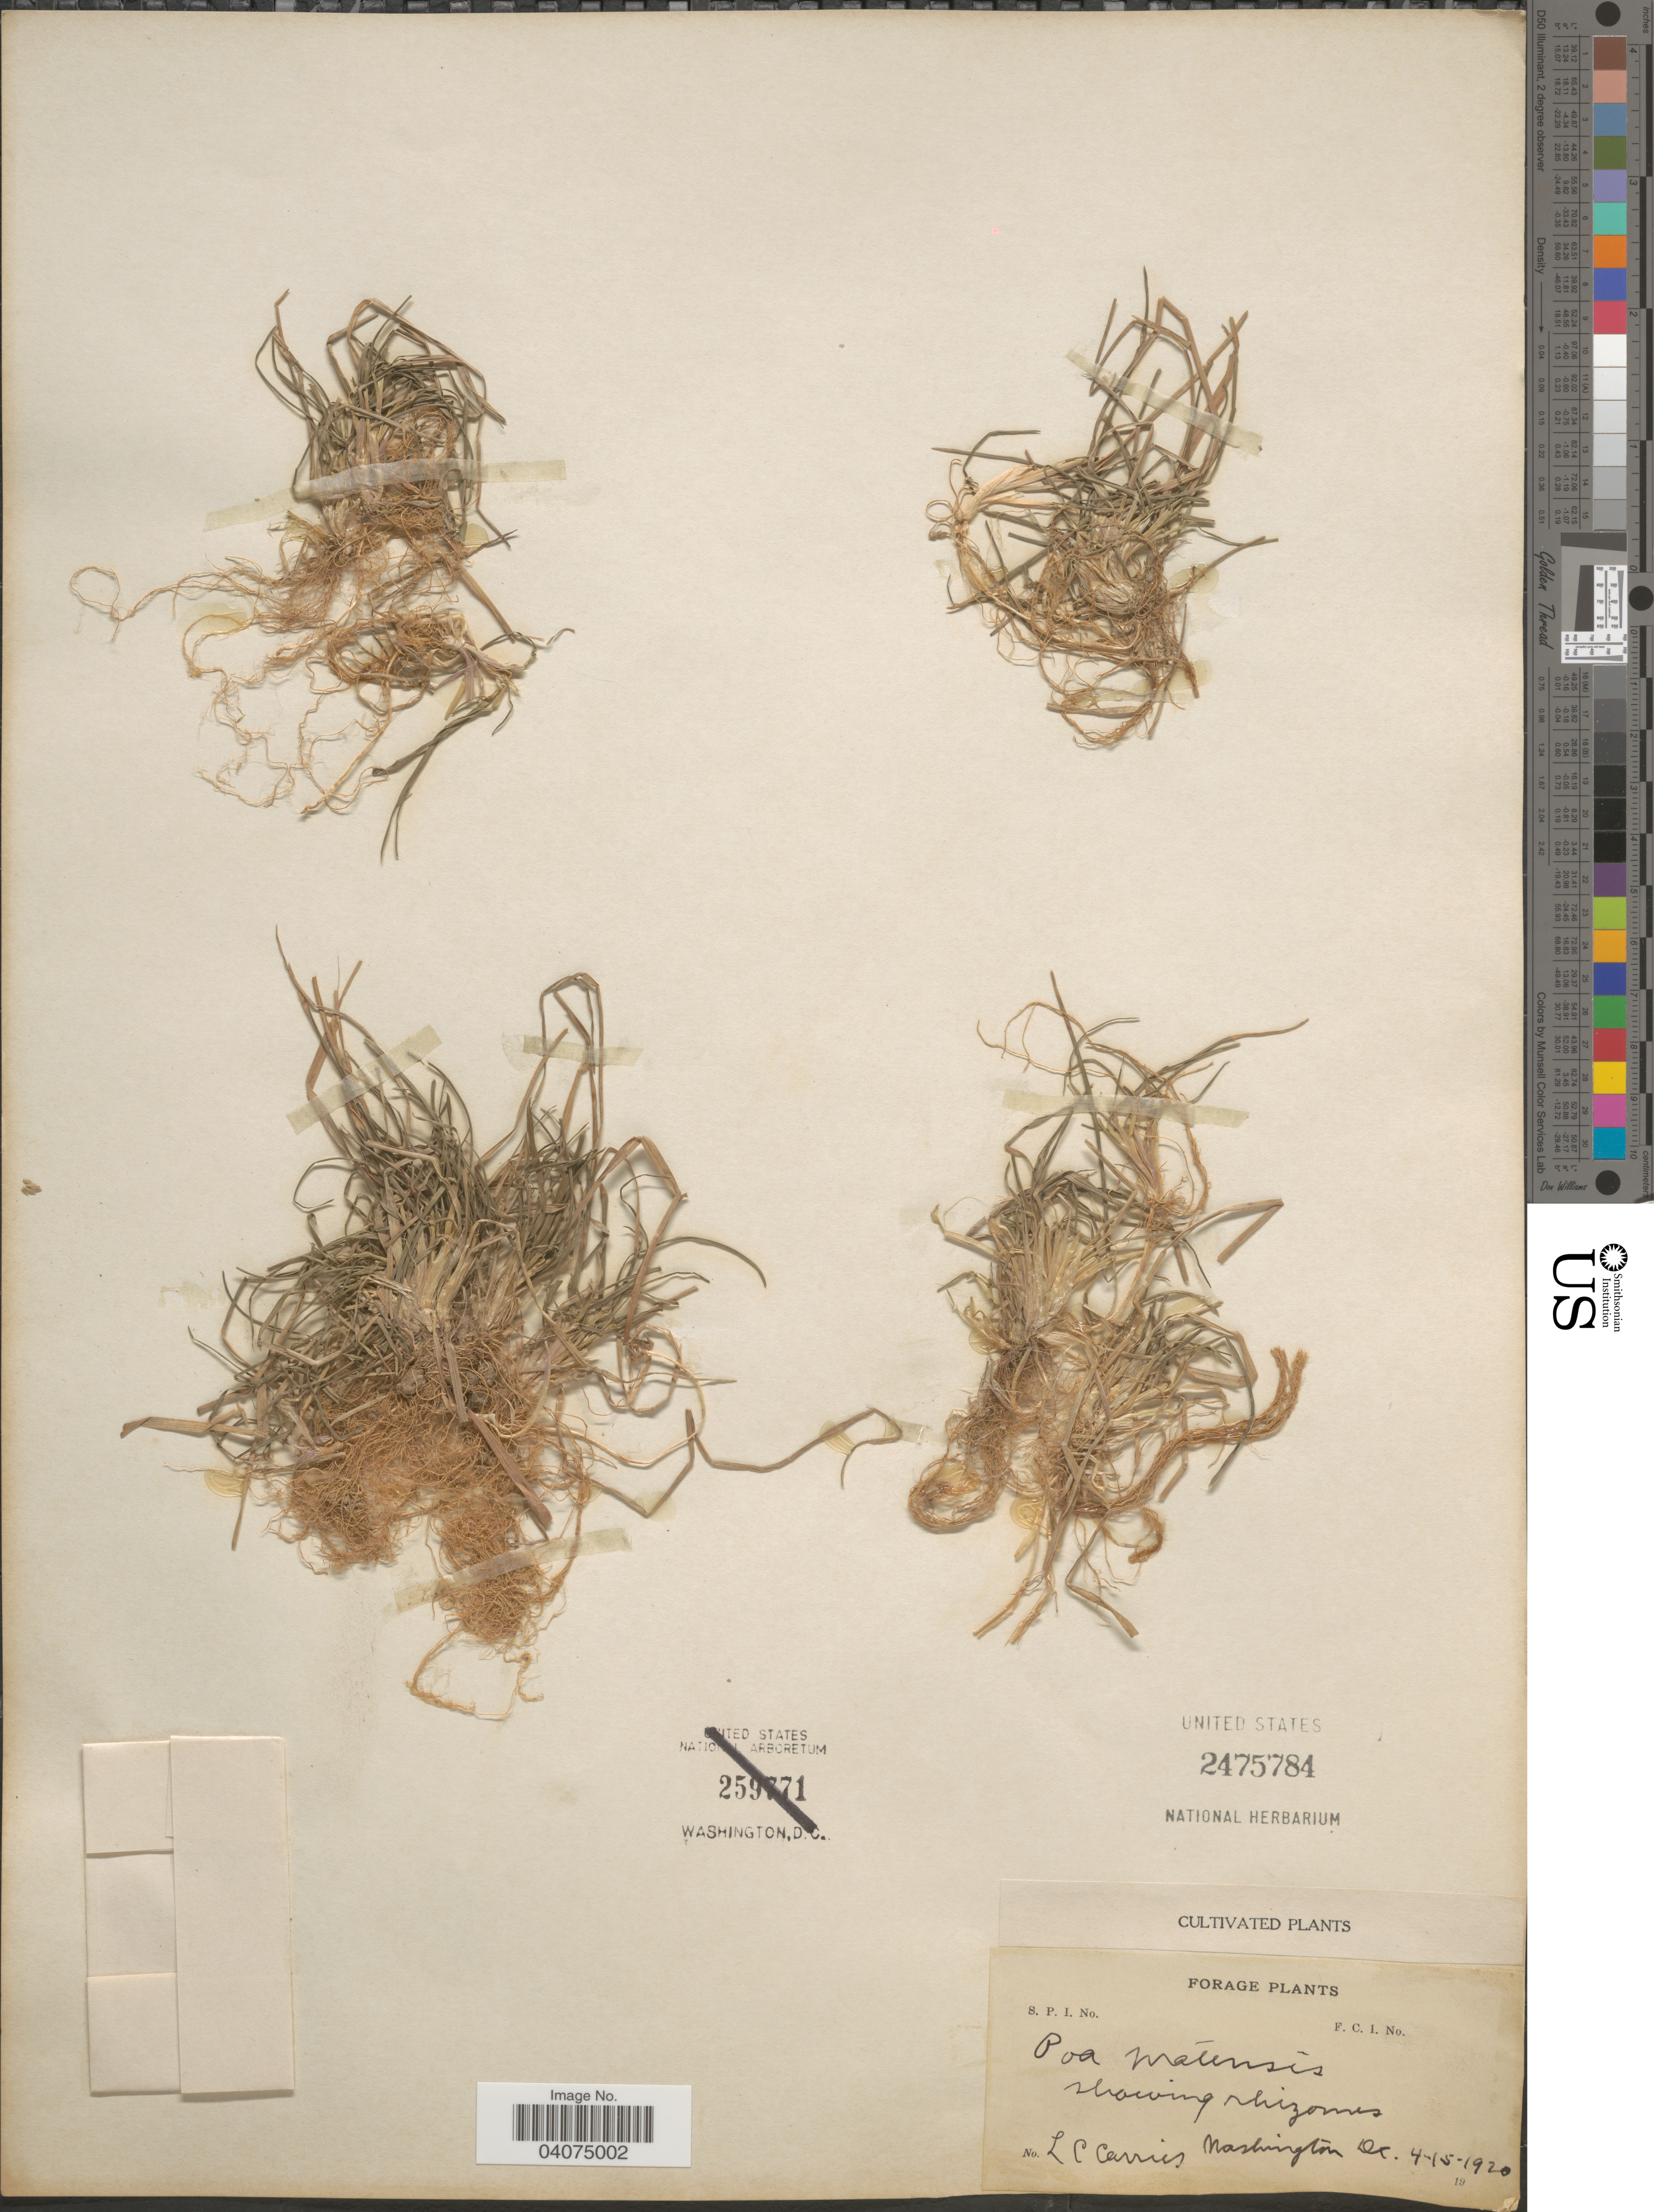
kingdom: Plantae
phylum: Tracheophyta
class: Liliopsida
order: Poales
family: Poaceae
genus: Poa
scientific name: Poa pratensis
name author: L.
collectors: L. Carries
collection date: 1920-04-15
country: United States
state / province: District of Columbia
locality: Washington DC.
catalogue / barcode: US 2475784